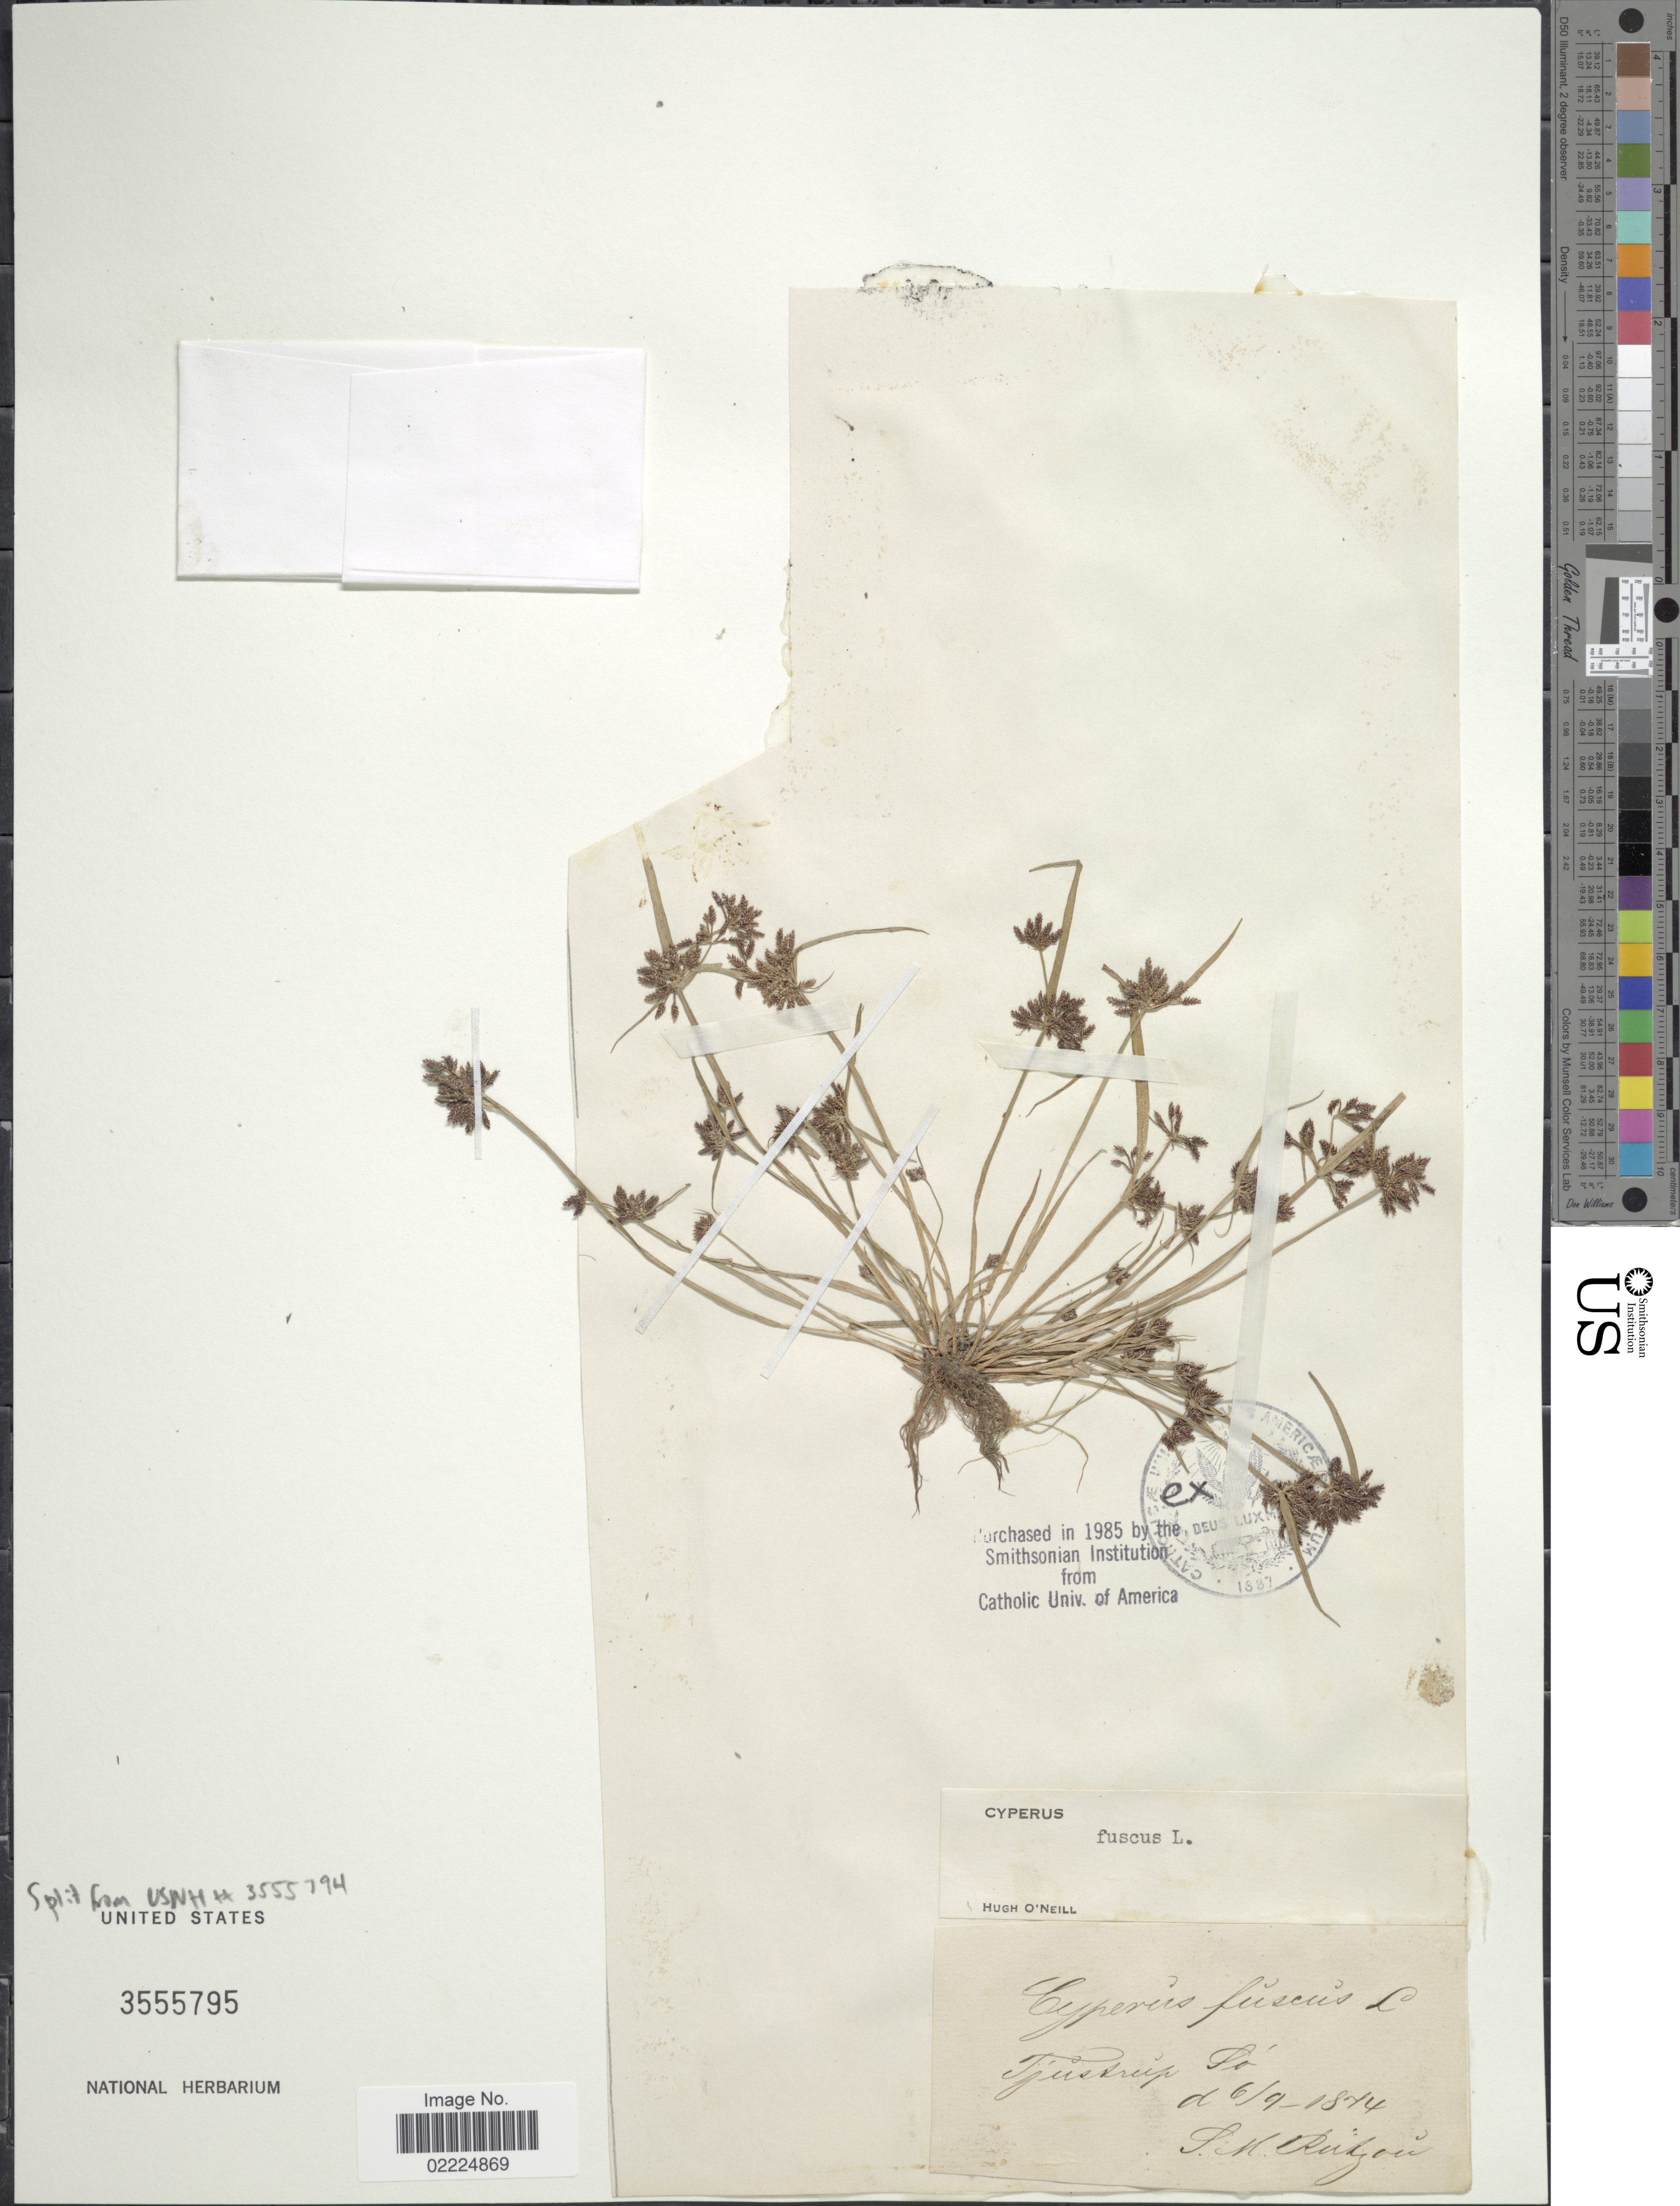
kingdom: Plantae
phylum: Tracheophyta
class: Liliopsida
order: Poales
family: Cyperaceae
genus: Cyperus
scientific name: Cyperus fuscus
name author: L.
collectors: S. Rutzou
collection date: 1874-09-06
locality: Tjustrup; [illegible text]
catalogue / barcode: US 3555795